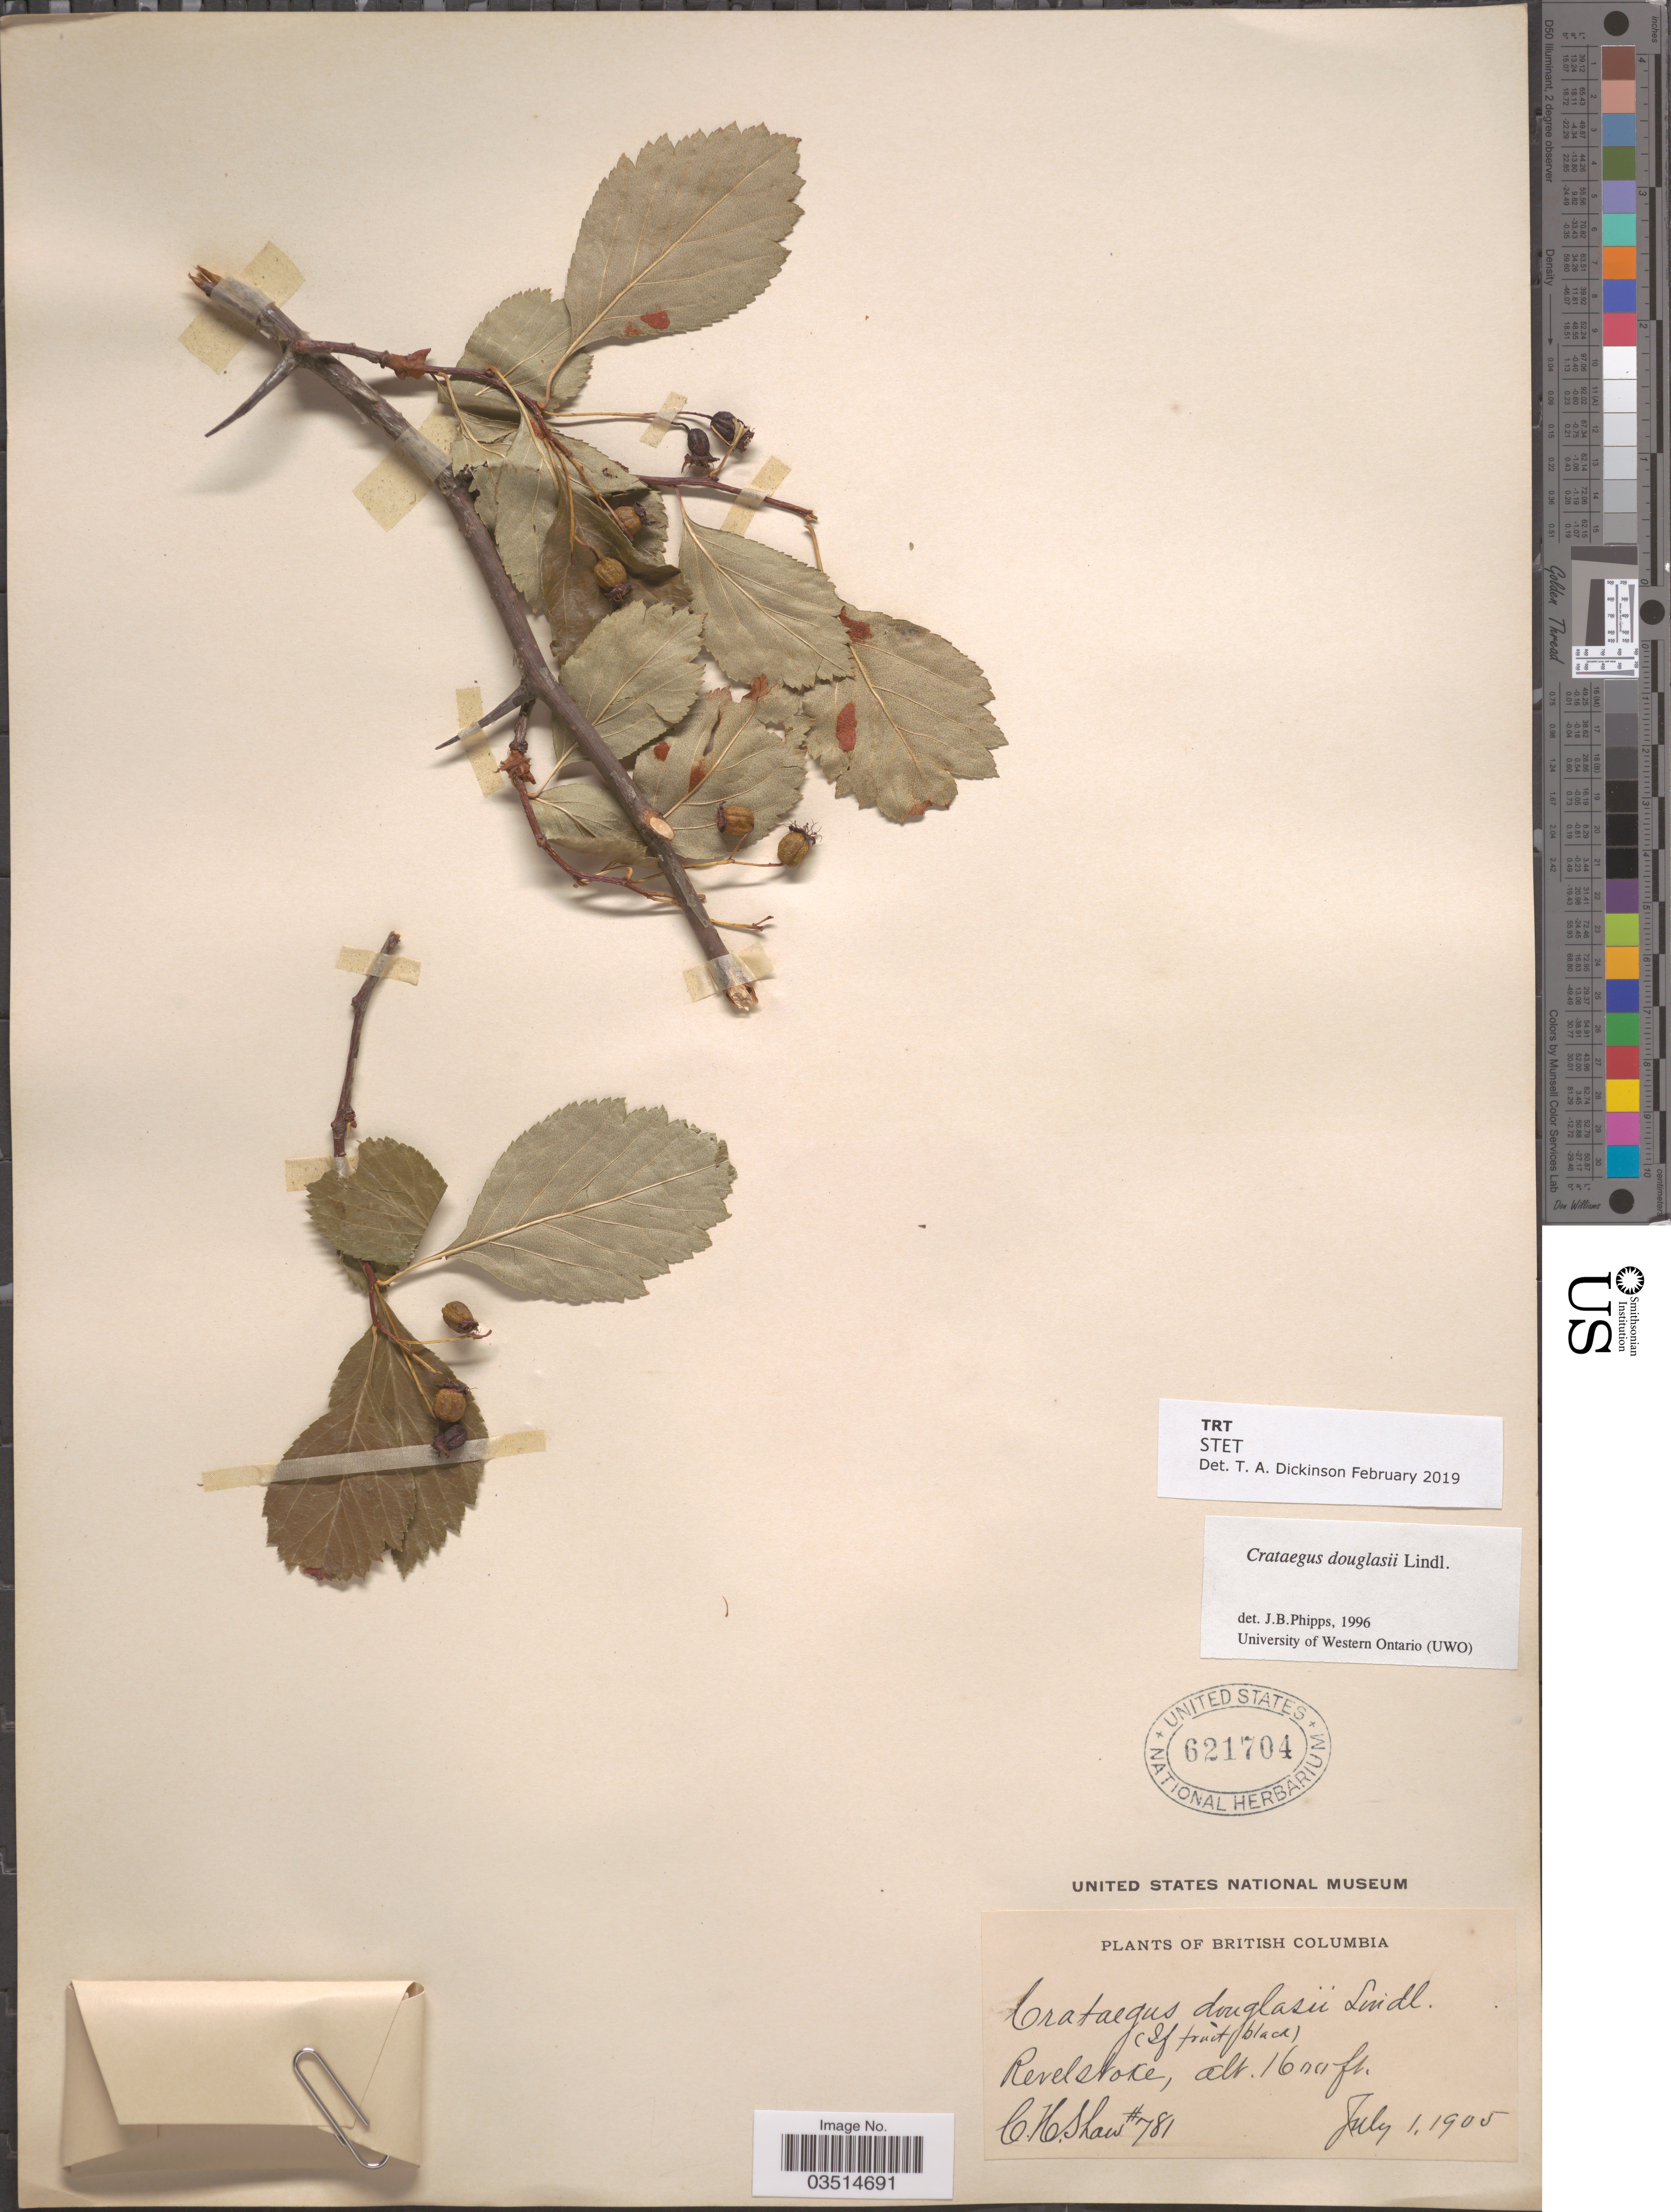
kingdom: Plantae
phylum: Tracheophyta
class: Magnoliopsida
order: Rosales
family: Rosaceae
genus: Crataegus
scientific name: Crataegus douglasii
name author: Lindl.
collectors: C. H. Shaw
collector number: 781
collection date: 1905-07-01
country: Canada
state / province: British Columbia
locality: Revelstoke.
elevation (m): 488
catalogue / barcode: US 621704